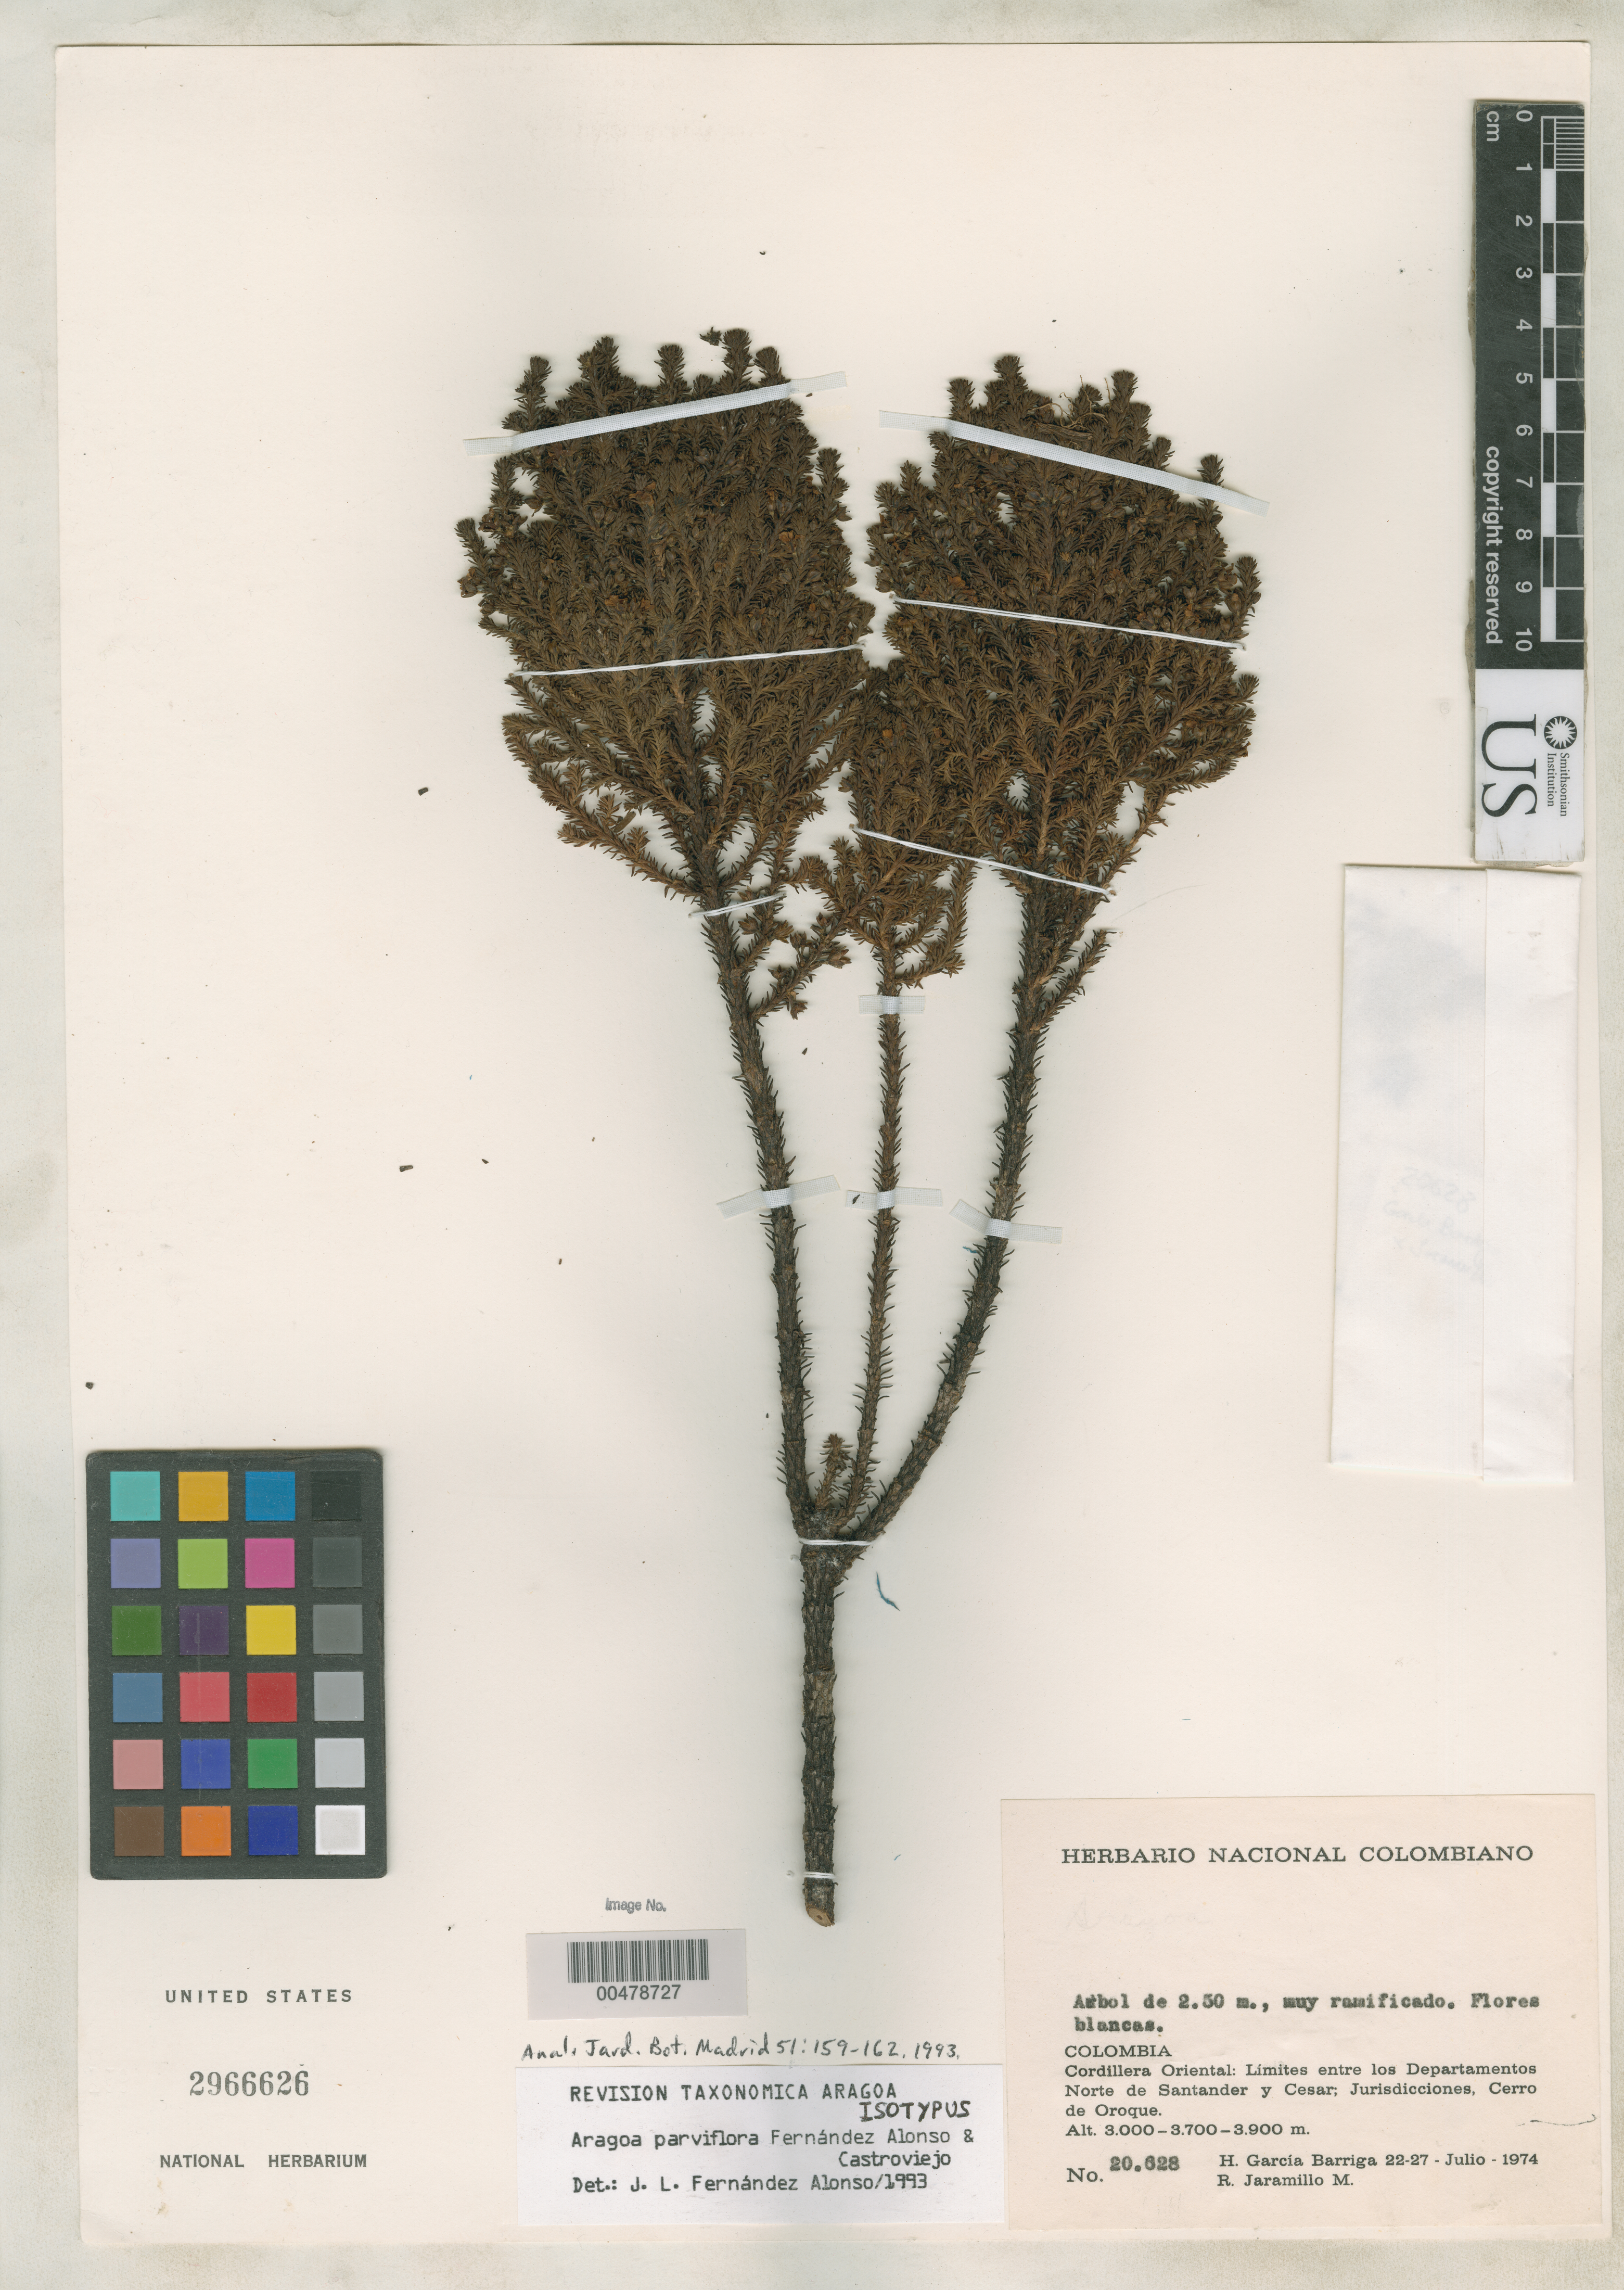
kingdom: Plantae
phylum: Tracheophyta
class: Magnoliopsida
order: Lamiales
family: Plantaginaceae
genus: Aragoa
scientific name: Aragoa parviflora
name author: Fern. Alonso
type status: Isotype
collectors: H. García Barriga & R. Jaramillo M.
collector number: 20628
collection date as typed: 22 Jul 1974 to 27 Jul 1974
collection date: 1974-07-22/1974-07-27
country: Colombia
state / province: Norte de Santander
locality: Cordillera Limites entre Departmentos Norte de Santander y Cesar, Jurisdicciones, Cerro de Oroque.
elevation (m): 3000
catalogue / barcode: US 2966626